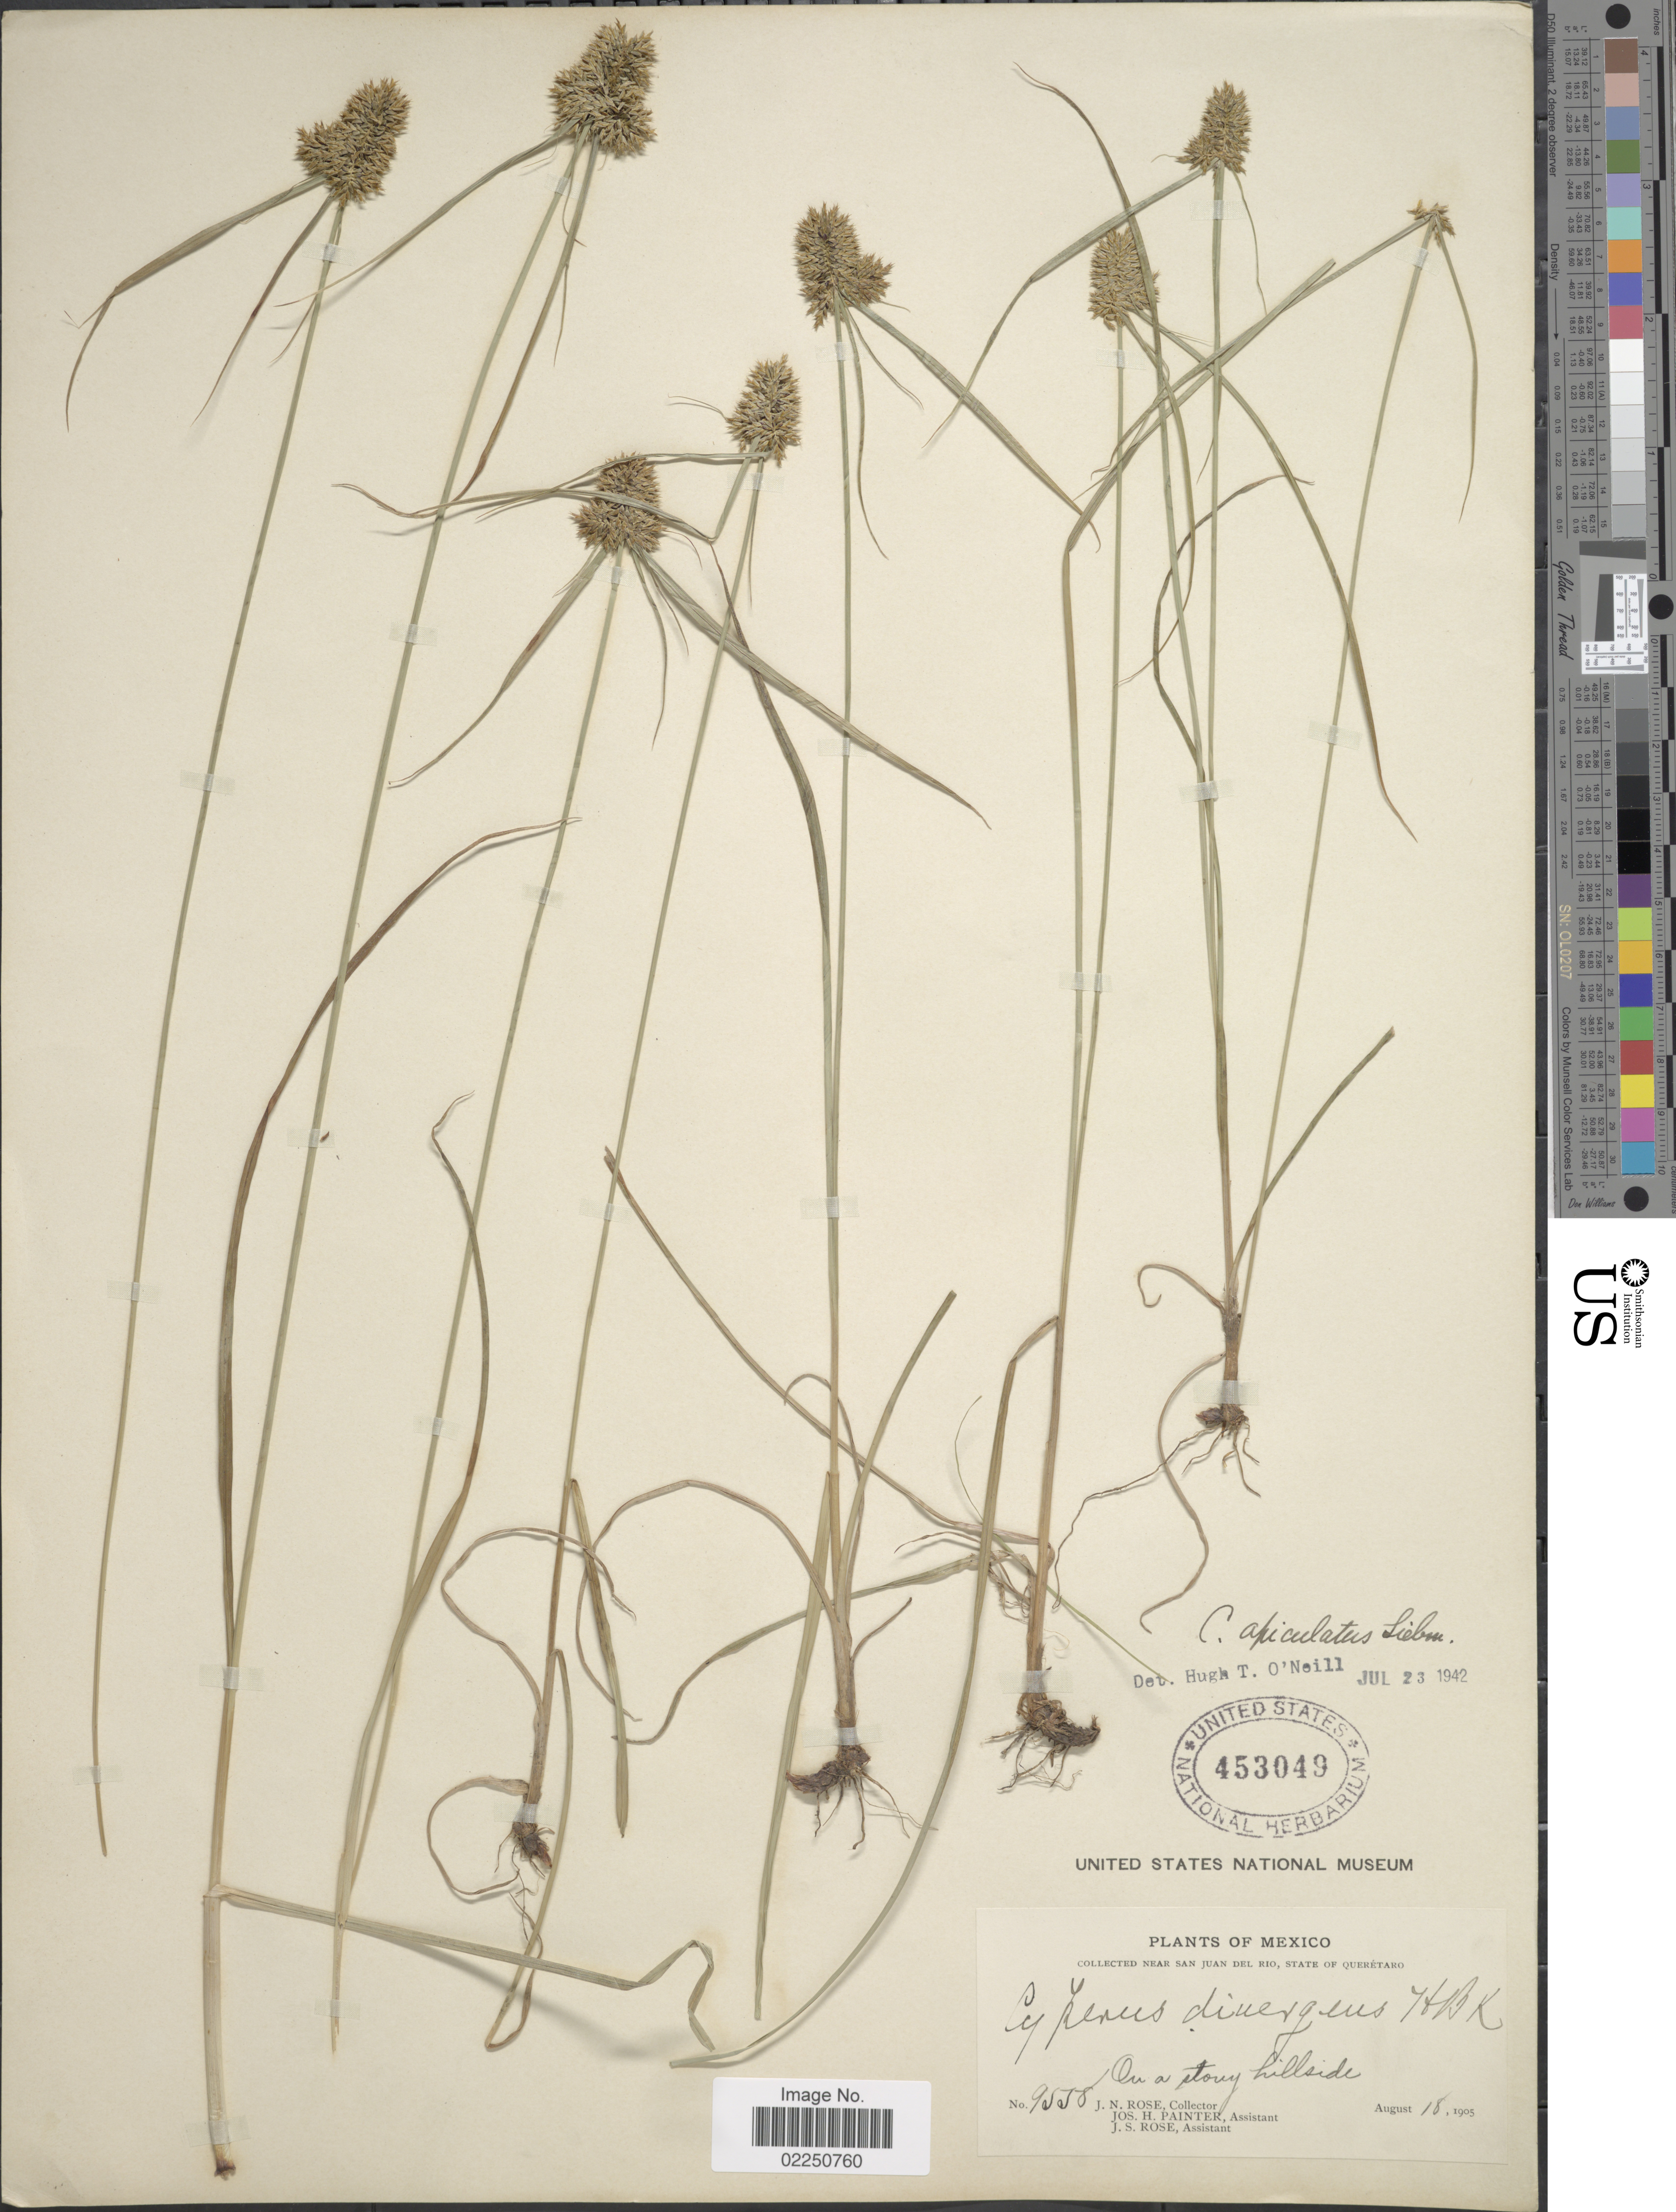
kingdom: Plantae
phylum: Tracheophyta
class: Liliopsida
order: Poales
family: Cyperaceae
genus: Cyperus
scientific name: Cyperus apiculatus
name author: Liebm.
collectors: J. N. Rose, J. H. Painter & J. S. Rose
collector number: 9558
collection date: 1905-08-18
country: Mexico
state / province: Querétaro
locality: Near San Juan del Rio. On a stoney hillside.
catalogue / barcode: US 453049